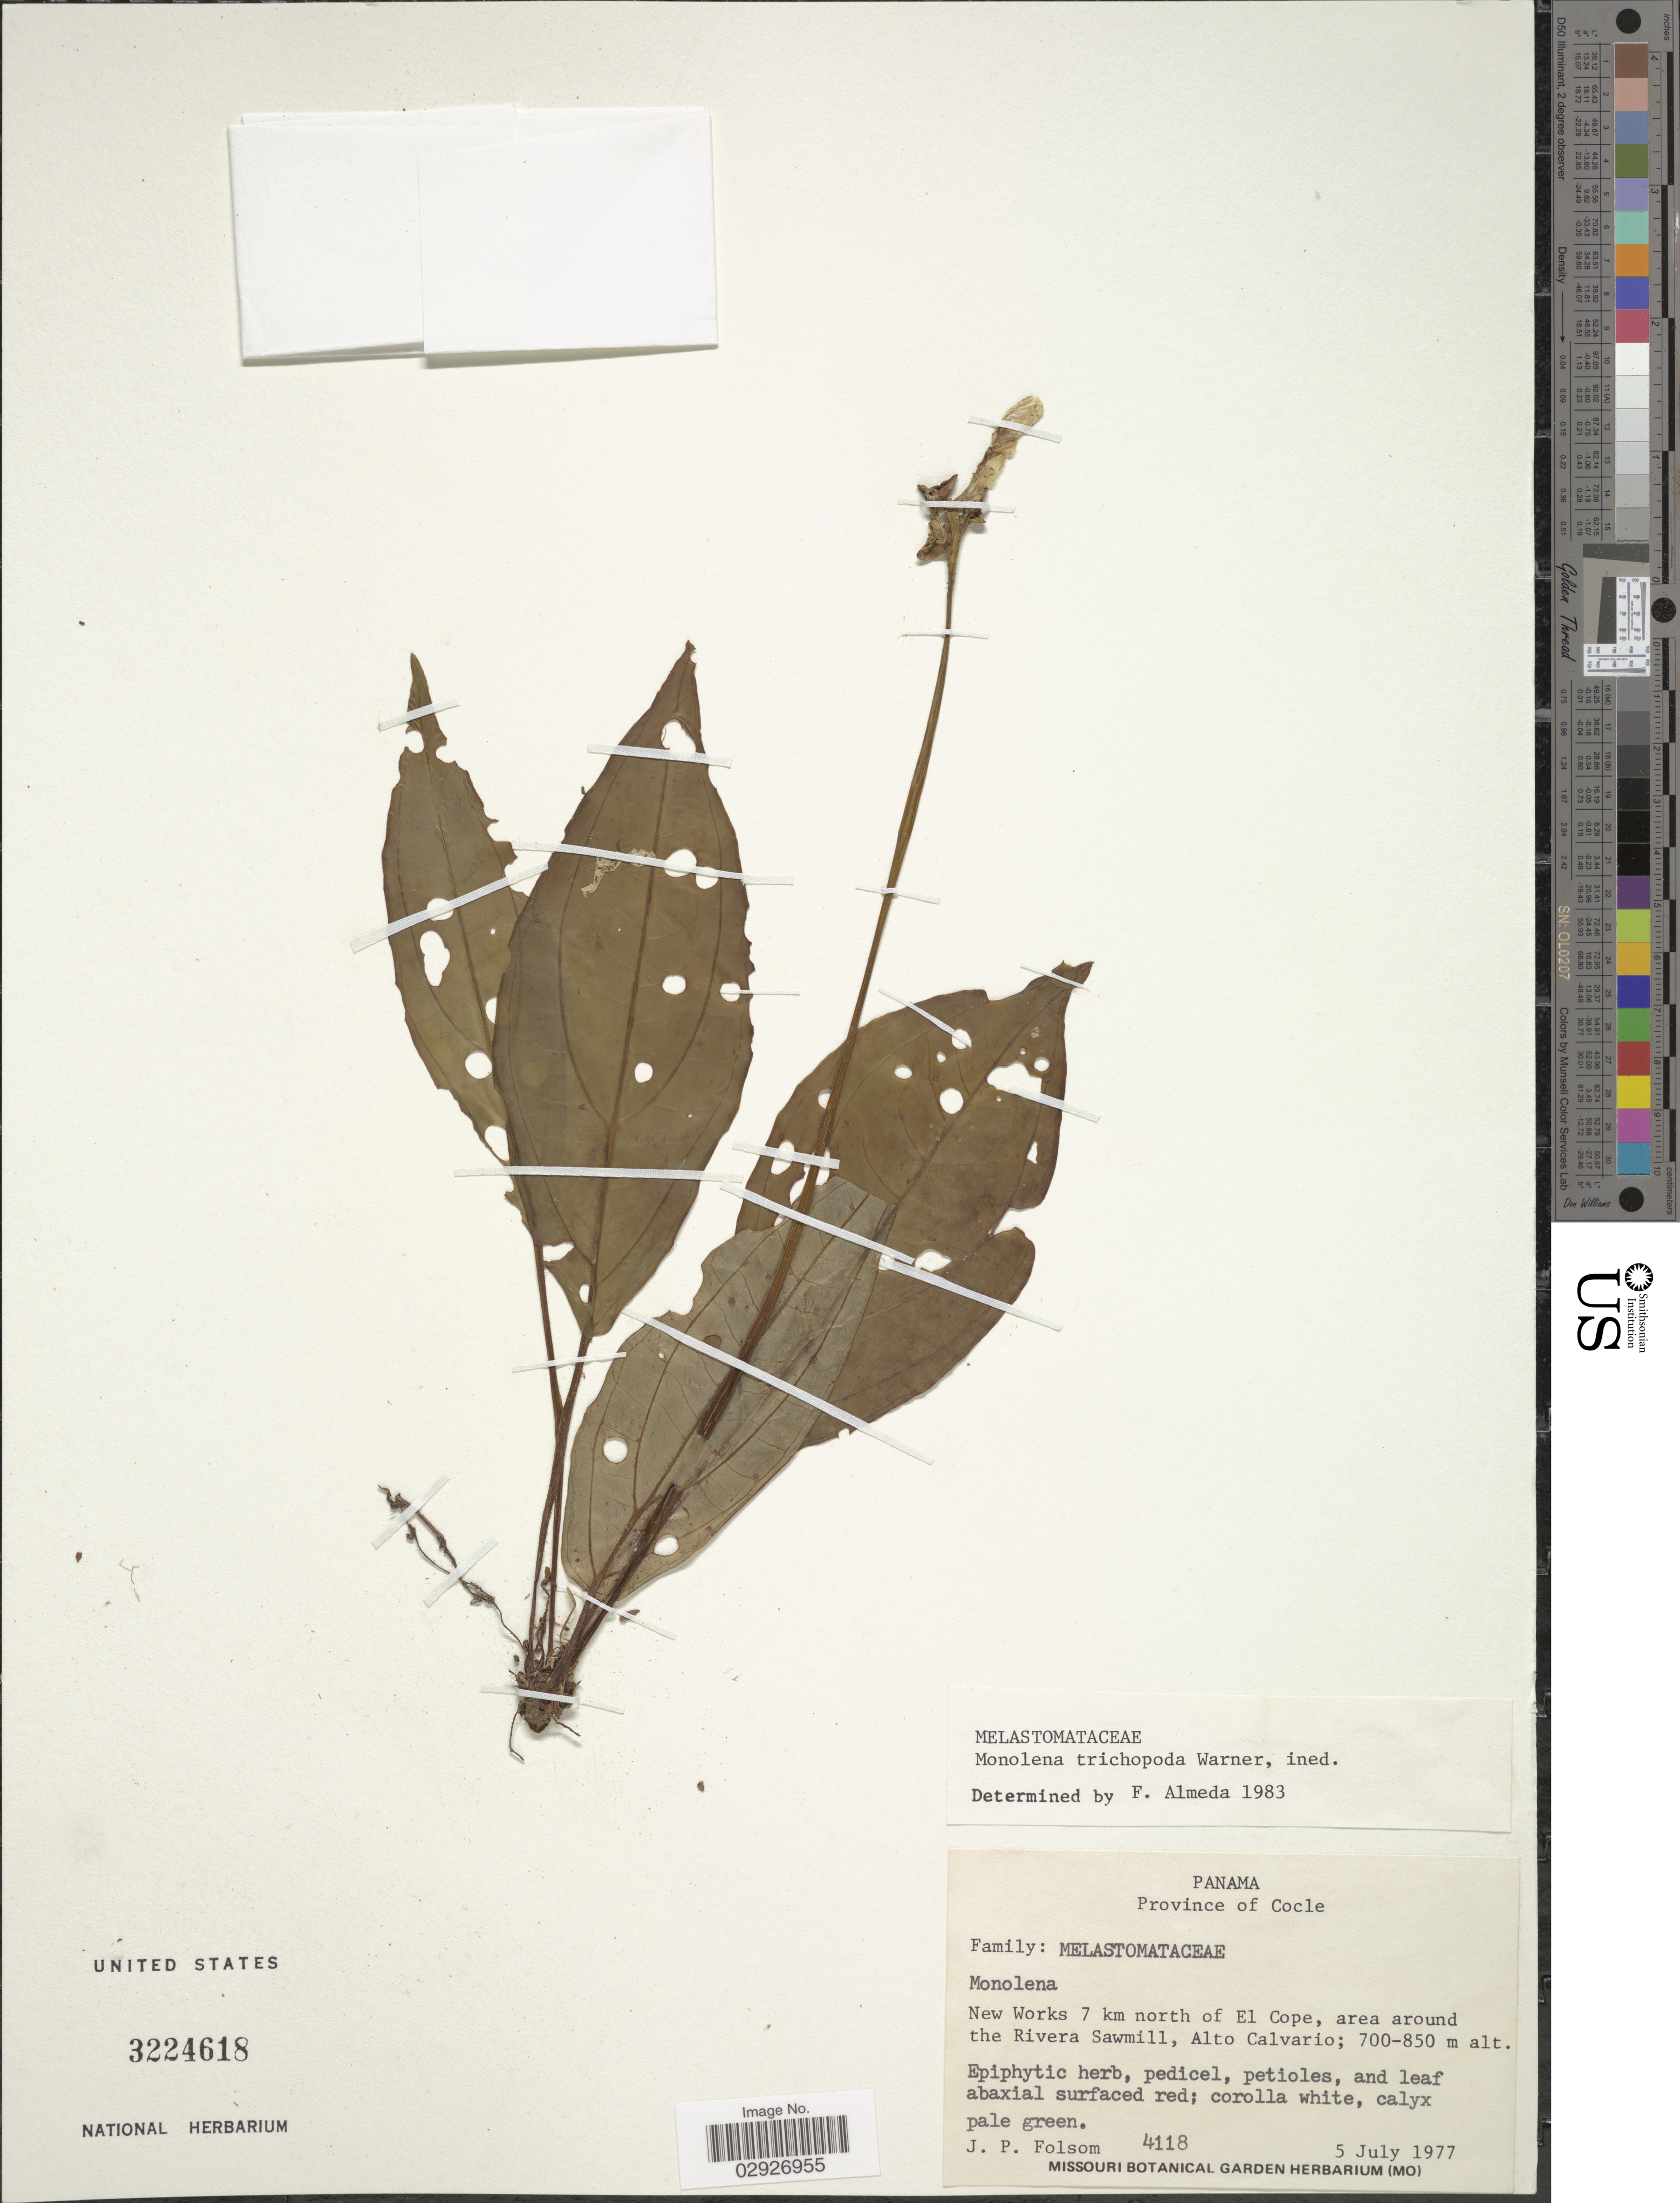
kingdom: Plantae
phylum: Tracheophyta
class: Magnoliopsida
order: Myrtales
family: Melastomataceae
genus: Monolena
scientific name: Monolena trichopoda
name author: Warner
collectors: J. P. Folsom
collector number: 4118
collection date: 1977-07-05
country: Panama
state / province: Coclé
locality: Province of Cocle. New Works 7 km north of El Cope, area around the Rivera Sawmill, Alto Calvario.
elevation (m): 700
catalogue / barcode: US 3224618